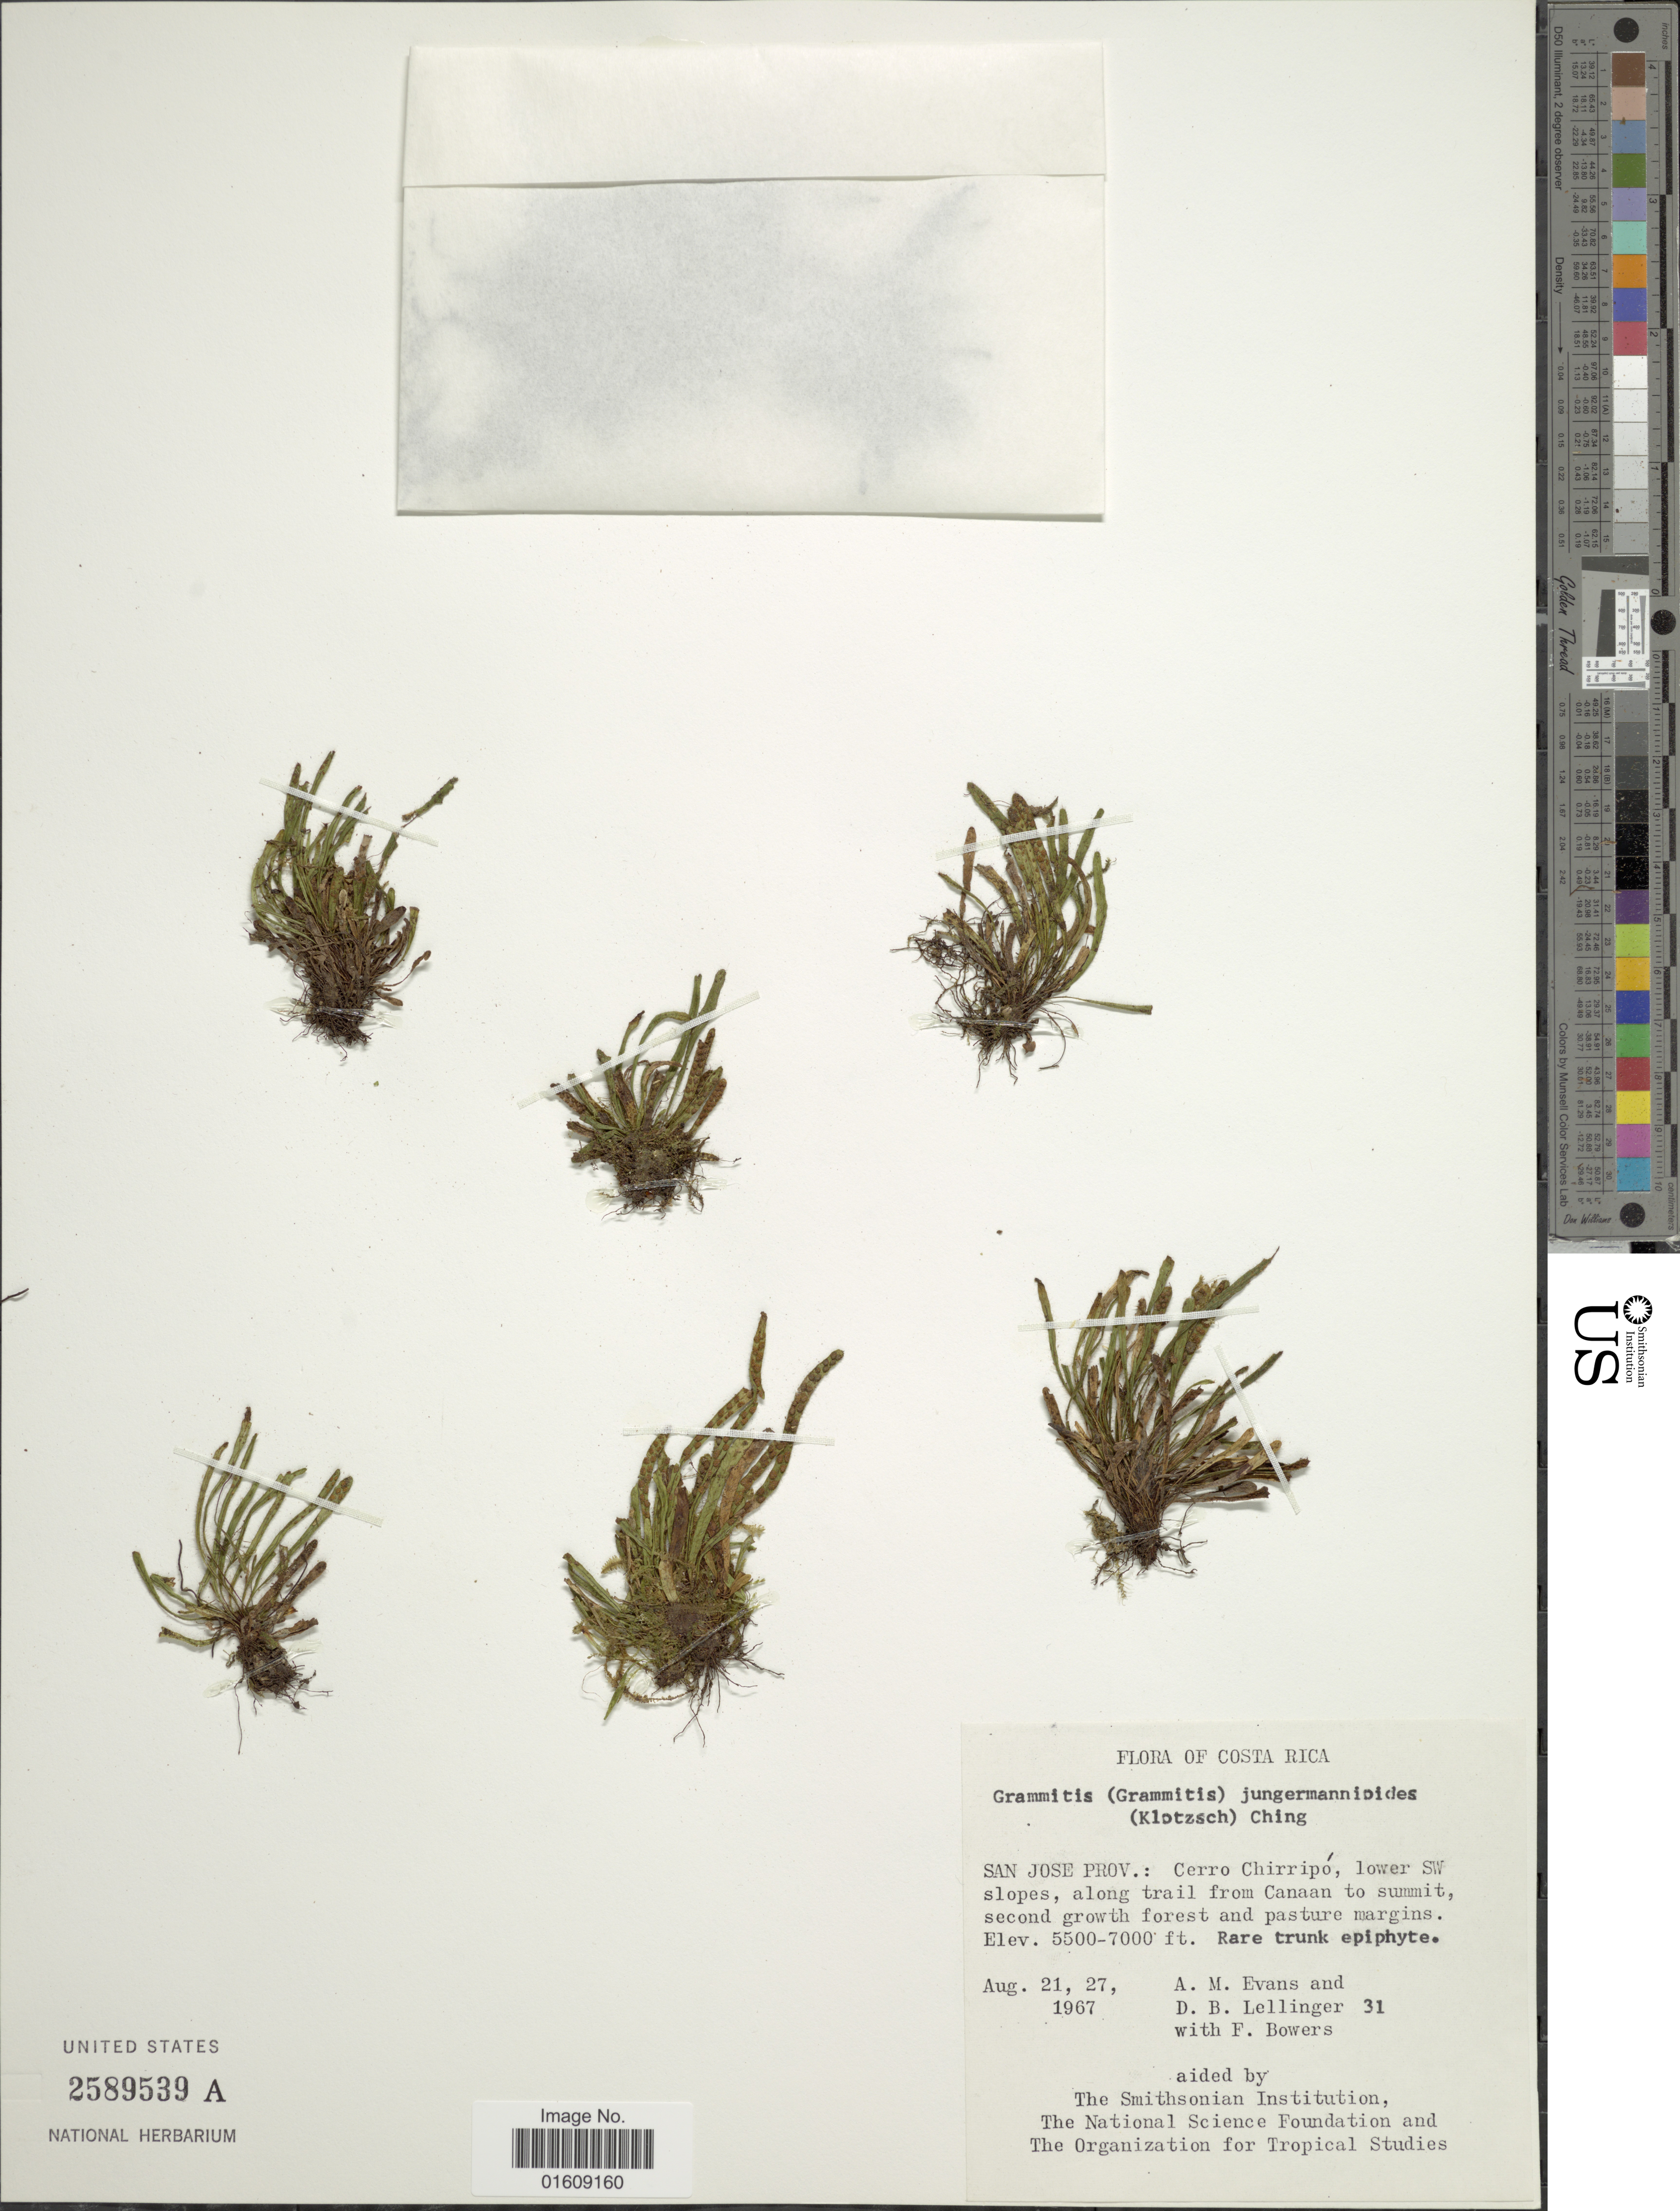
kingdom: Plantae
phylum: Tracheophyta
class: Polypodiopsida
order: Polypodiales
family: Polypodiaceae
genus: Ceradenia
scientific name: Ceradenia jungermannioides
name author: (Klotzsch) L.E. Bishop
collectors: A. M. Evans, D. B. Lellinger & F. Bowers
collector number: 31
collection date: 1967-08-21/1967-08-27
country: Costa Rica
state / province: San José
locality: Costa Rica, San Jose Prov.: Cerro Chirripó, lower SW slopes, along trail Canaan to summit.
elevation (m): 1676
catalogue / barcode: US 2589539A